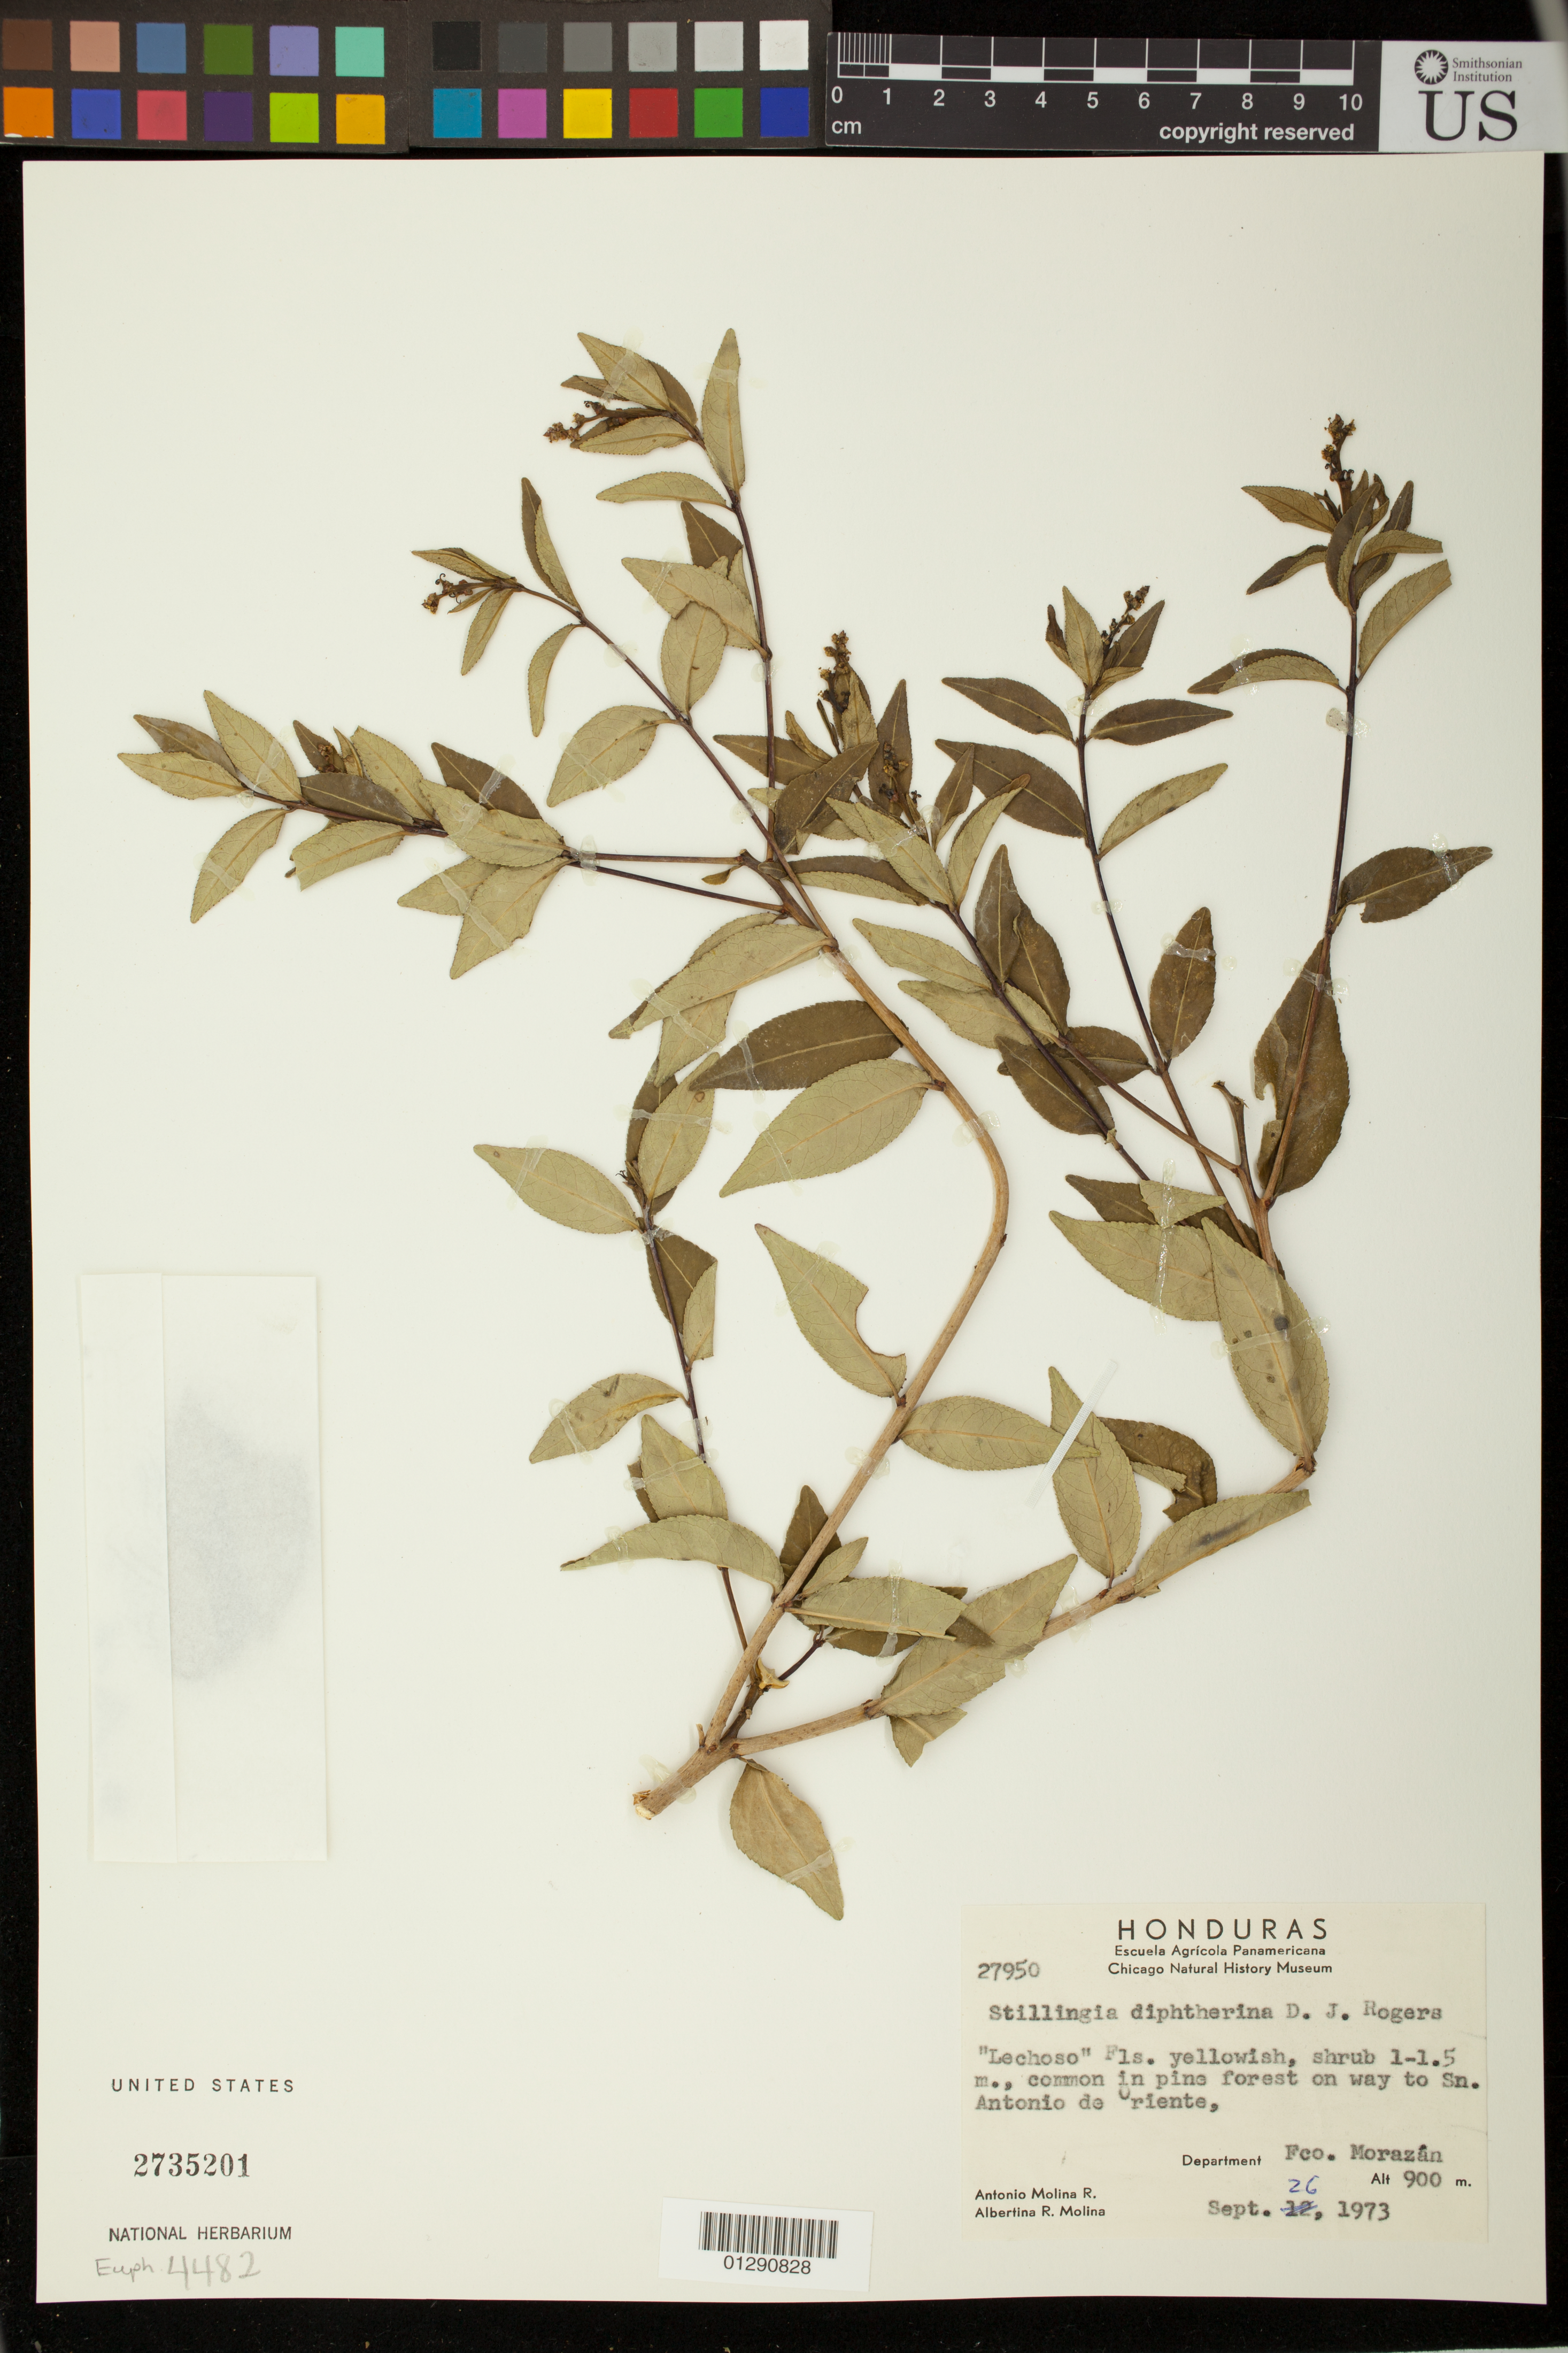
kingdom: Plantae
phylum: Tracheophyta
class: Magnoliopsida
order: Malpighiales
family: Euphorbiaceae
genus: Stillingia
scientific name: Stillingia diphtherina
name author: D.J. Rogers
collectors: A. Molina R. & A. R. Molina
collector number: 27950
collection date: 1973-09-26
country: Honduras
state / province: Fco. Morazán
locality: on way to Sn. Antonio de Oriente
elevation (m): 900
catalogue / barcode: US 2735201